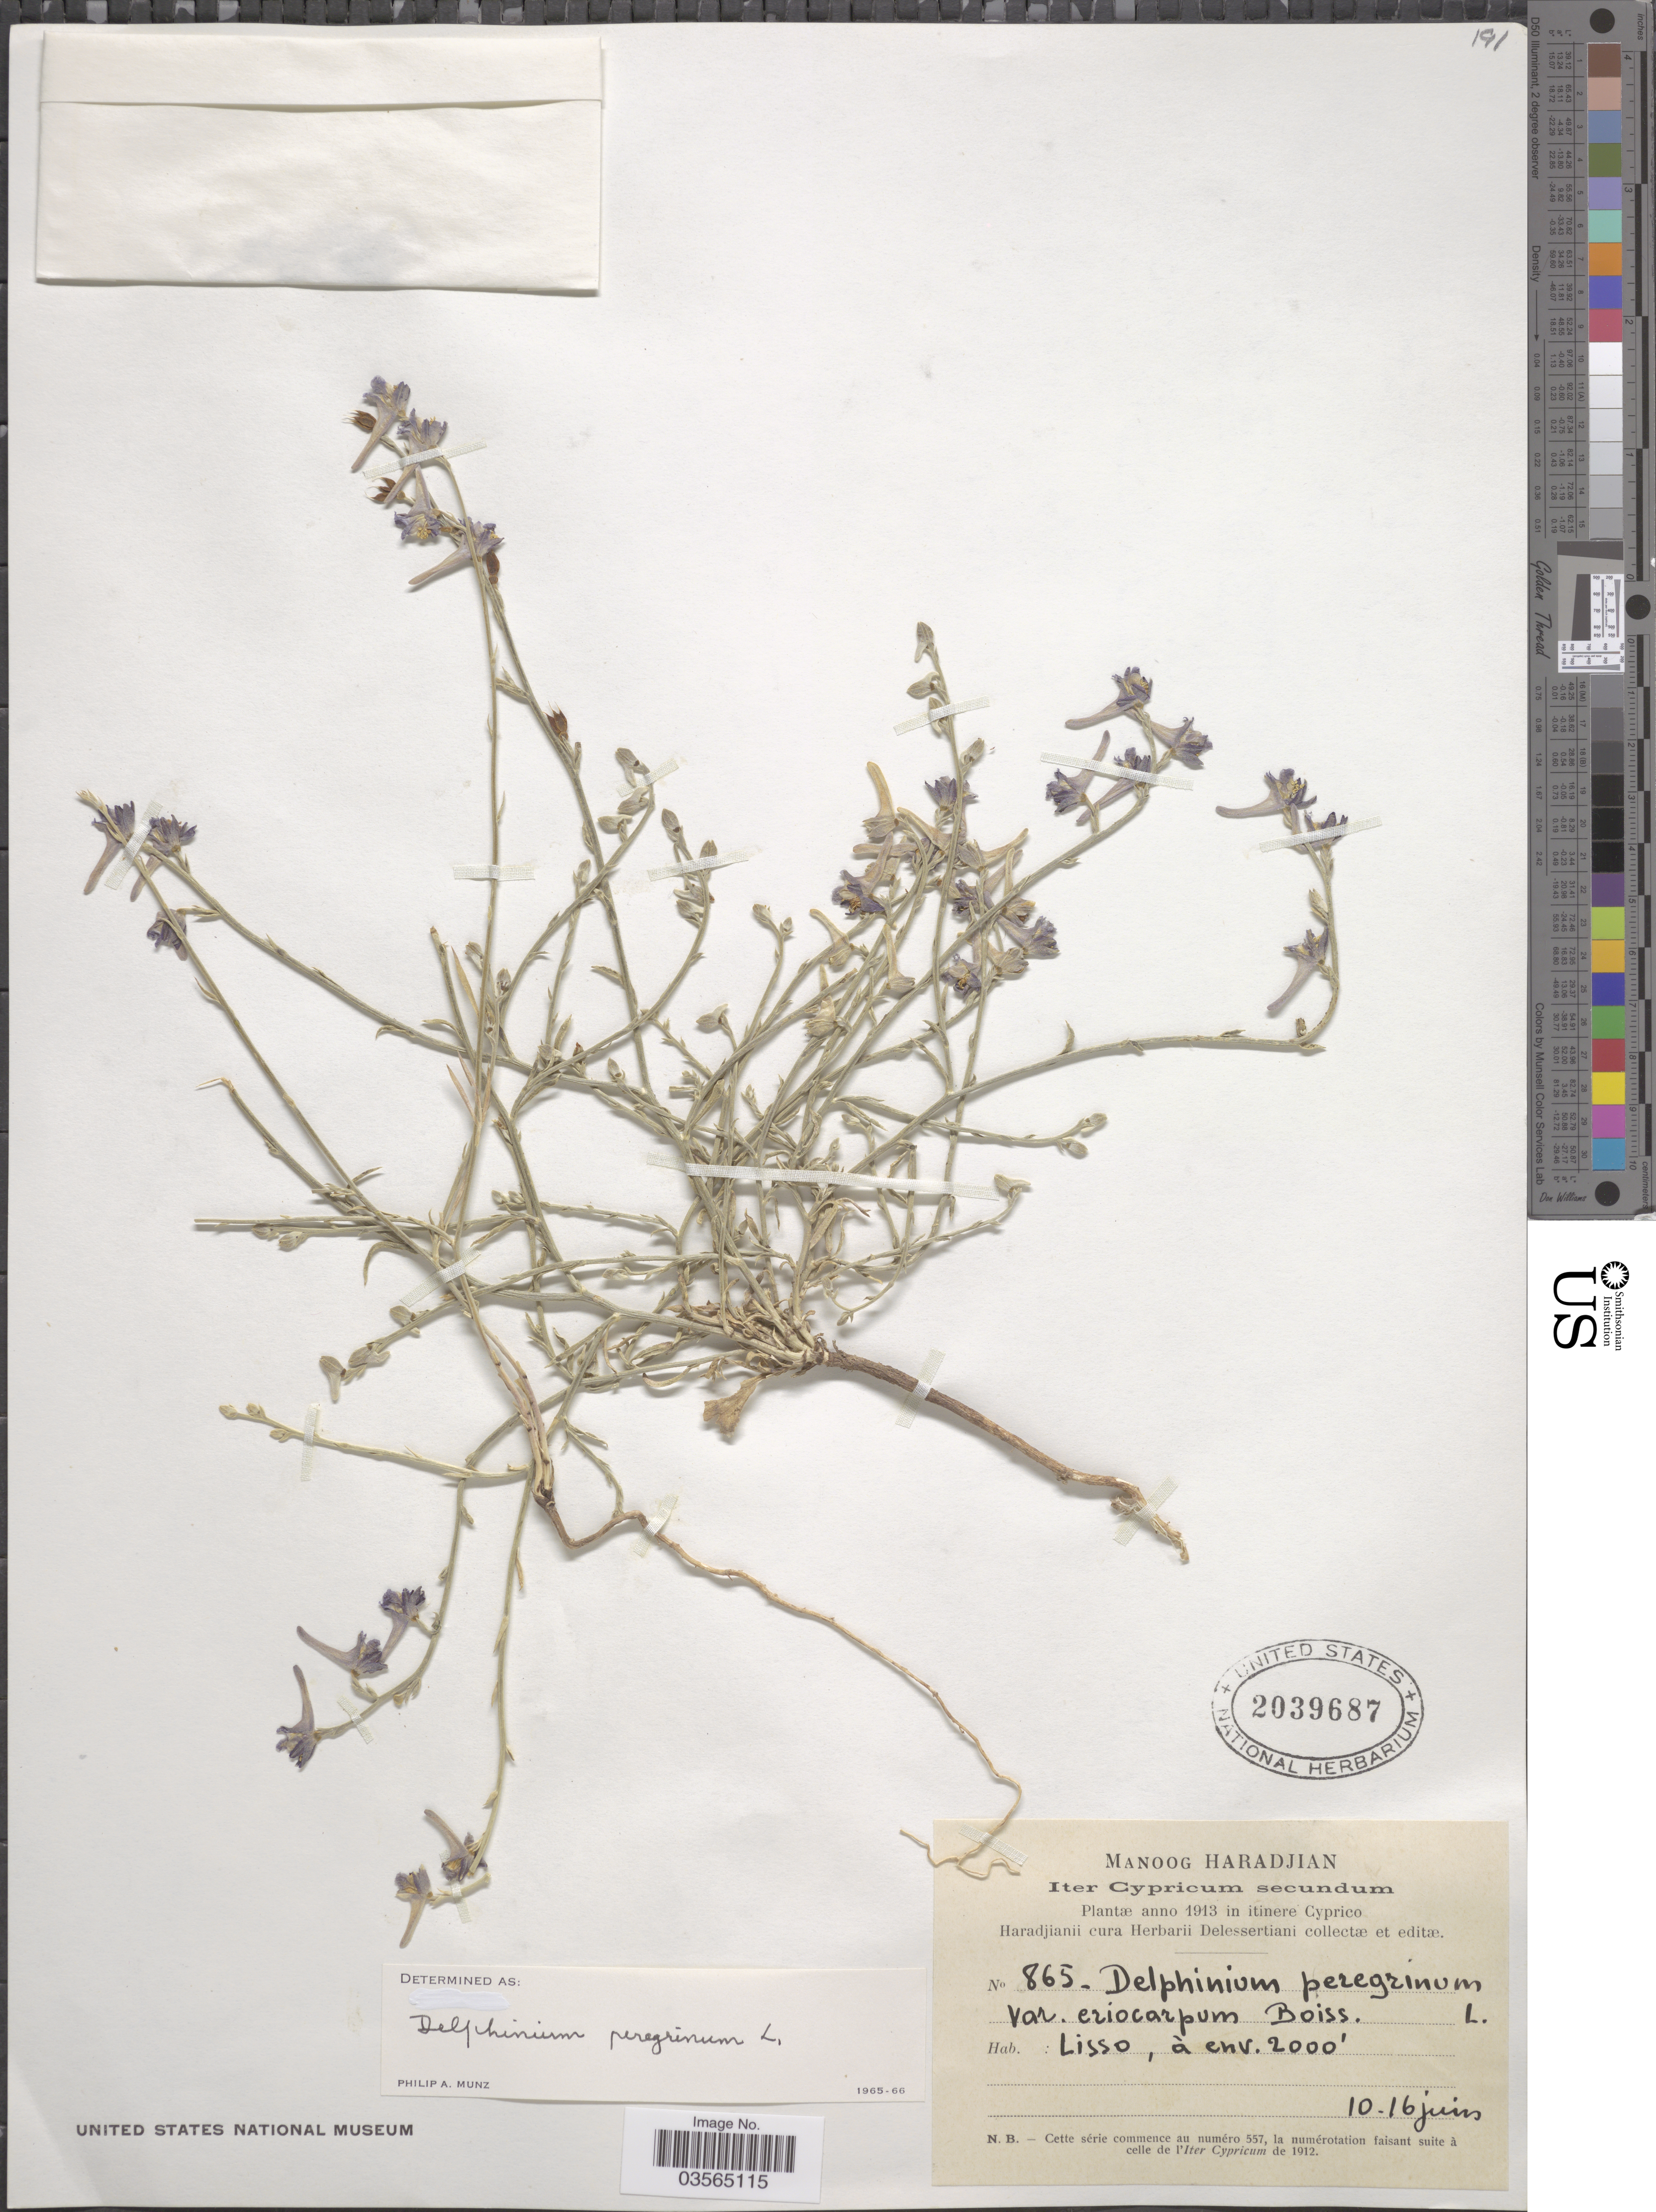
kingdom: Plantae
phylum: Tracheophyta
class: Magnoliopsida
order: Ranunculales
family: Ranunculaceae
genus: Delphinium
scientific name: Delphinium peregrinum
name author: L.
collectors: M. Haradjian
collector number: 865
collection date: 1913-06-10/1913-06-16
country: Cyprus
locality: Iter Cypricum. Itinere Cyprico. Lisso.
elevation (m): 610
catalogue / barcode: US 2039687